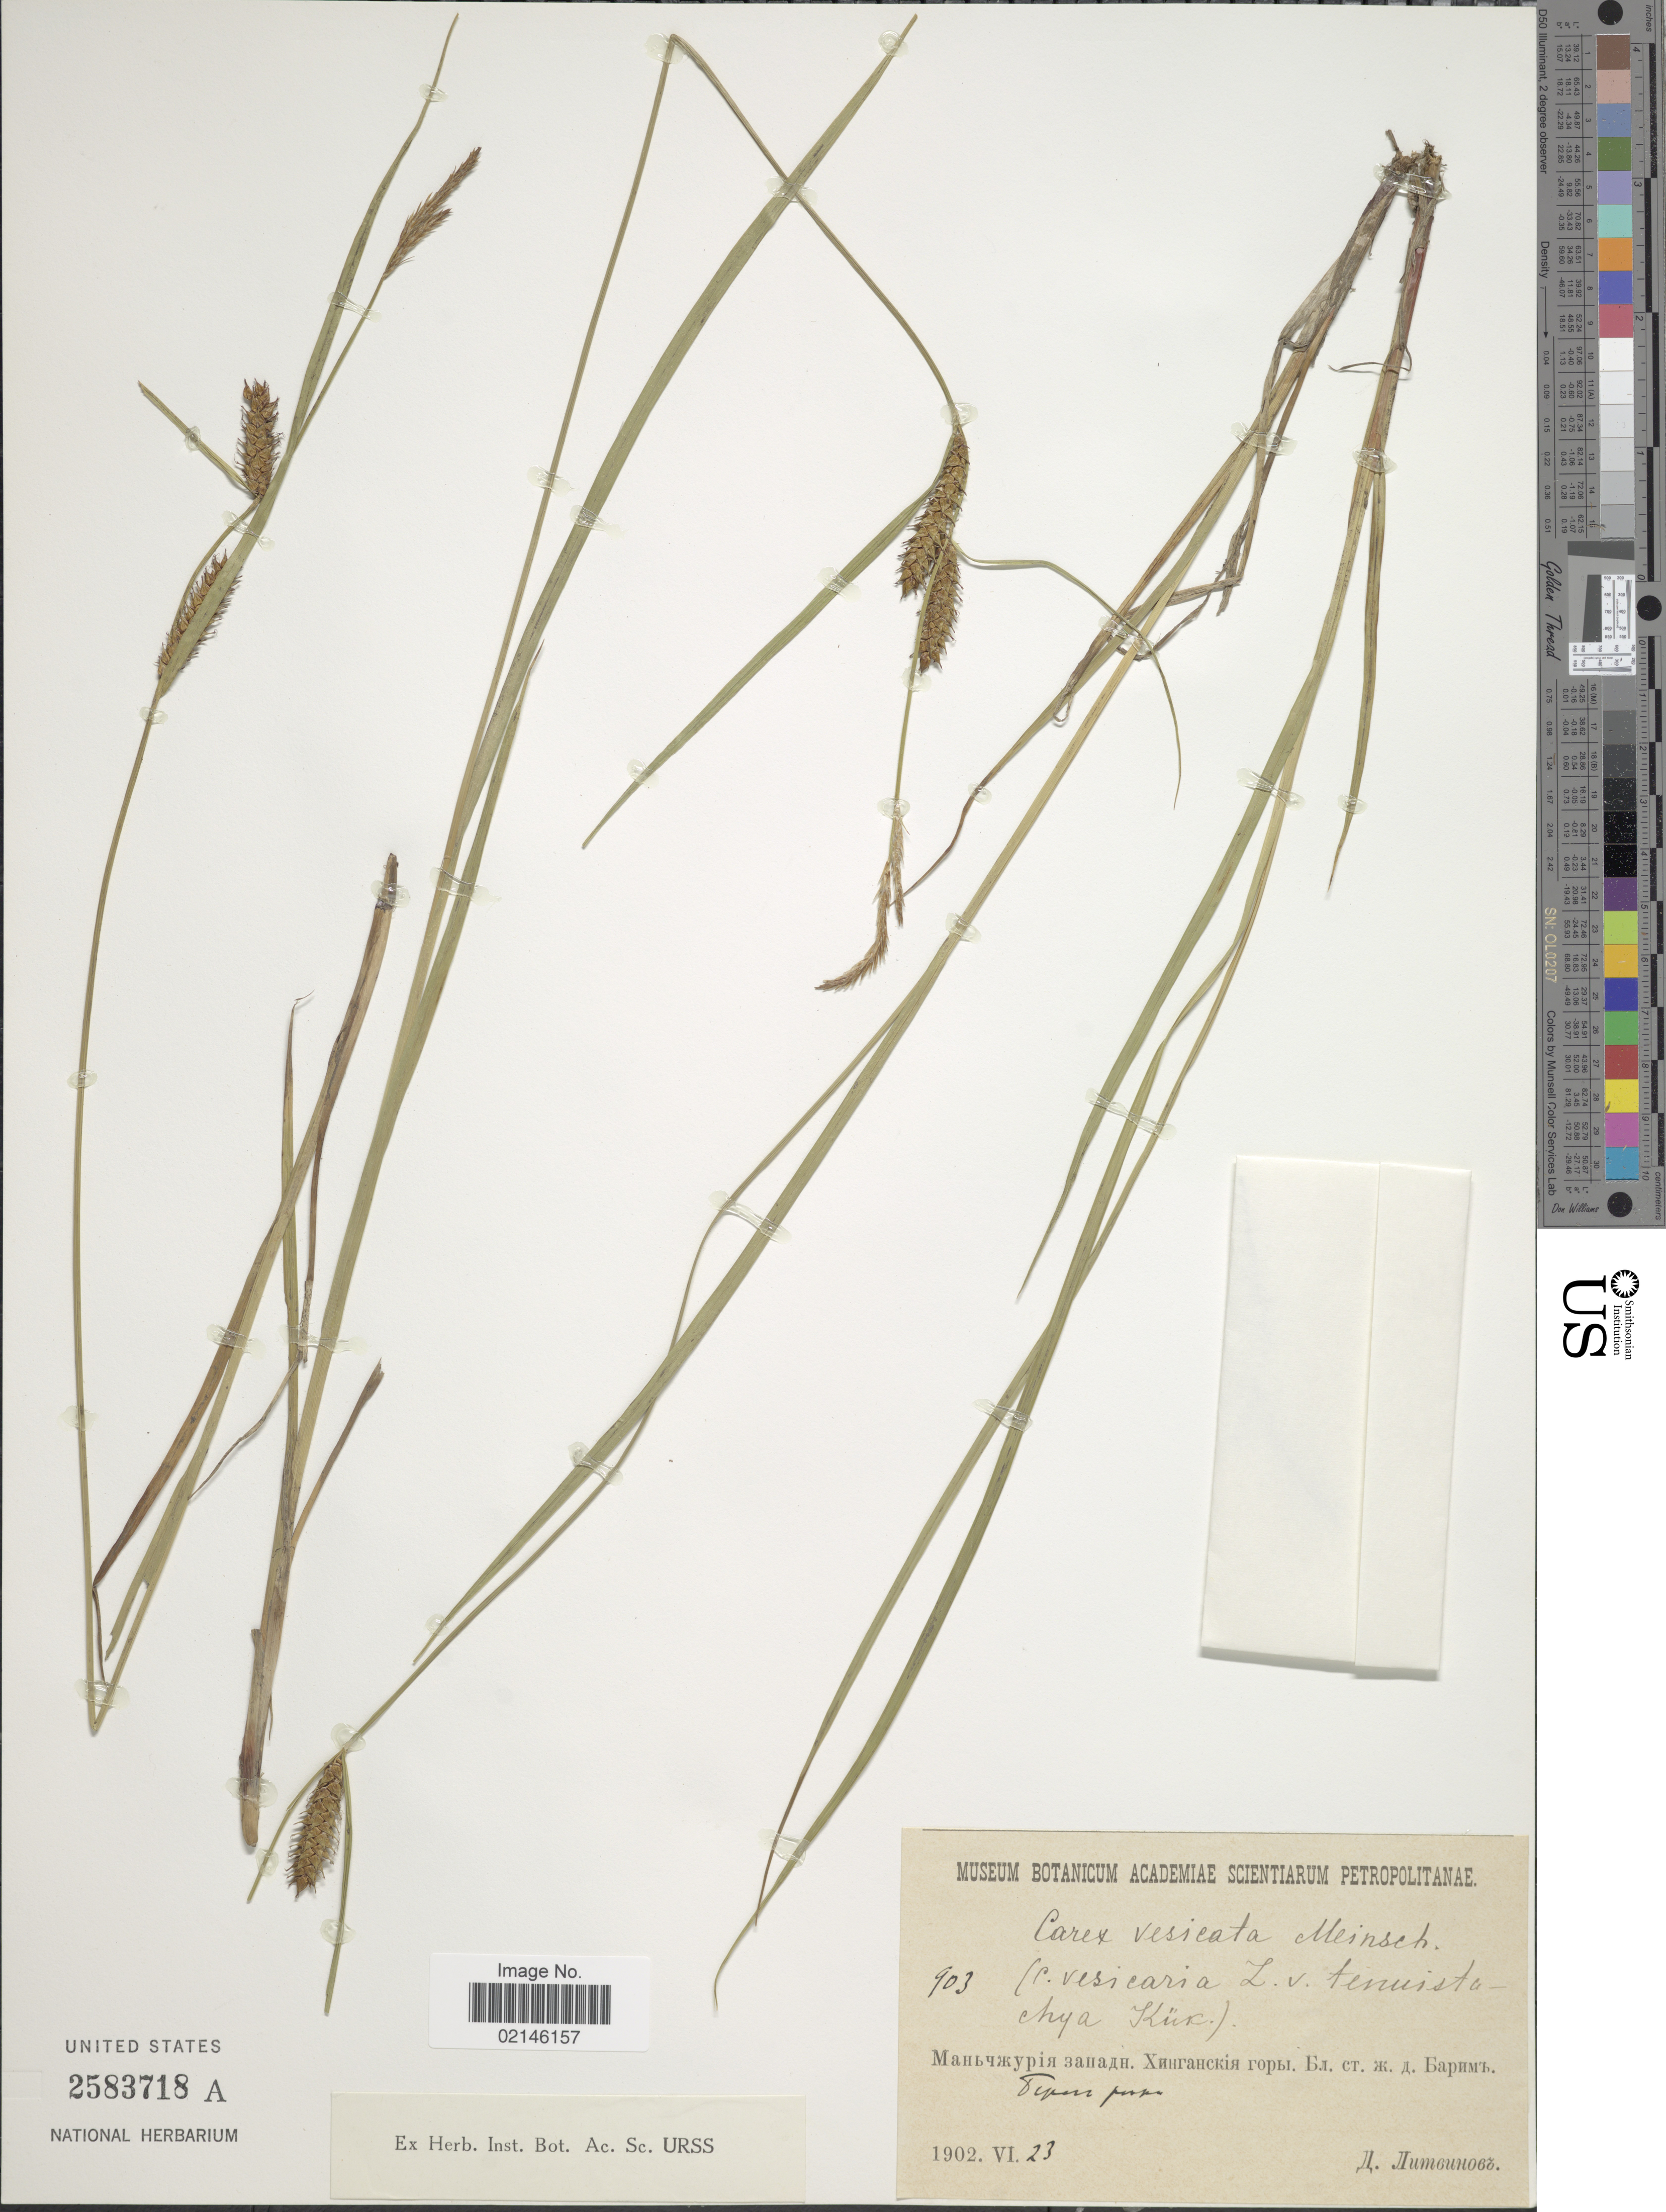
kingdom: Plantae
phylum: Tracheophyta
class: Liliopsida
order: Poales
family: Cyperaceae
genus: Carex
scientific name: Carex vesicaria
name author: L.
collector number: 903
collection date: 1902-06-23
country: U.S.S.R.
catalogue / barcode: US 2583718A